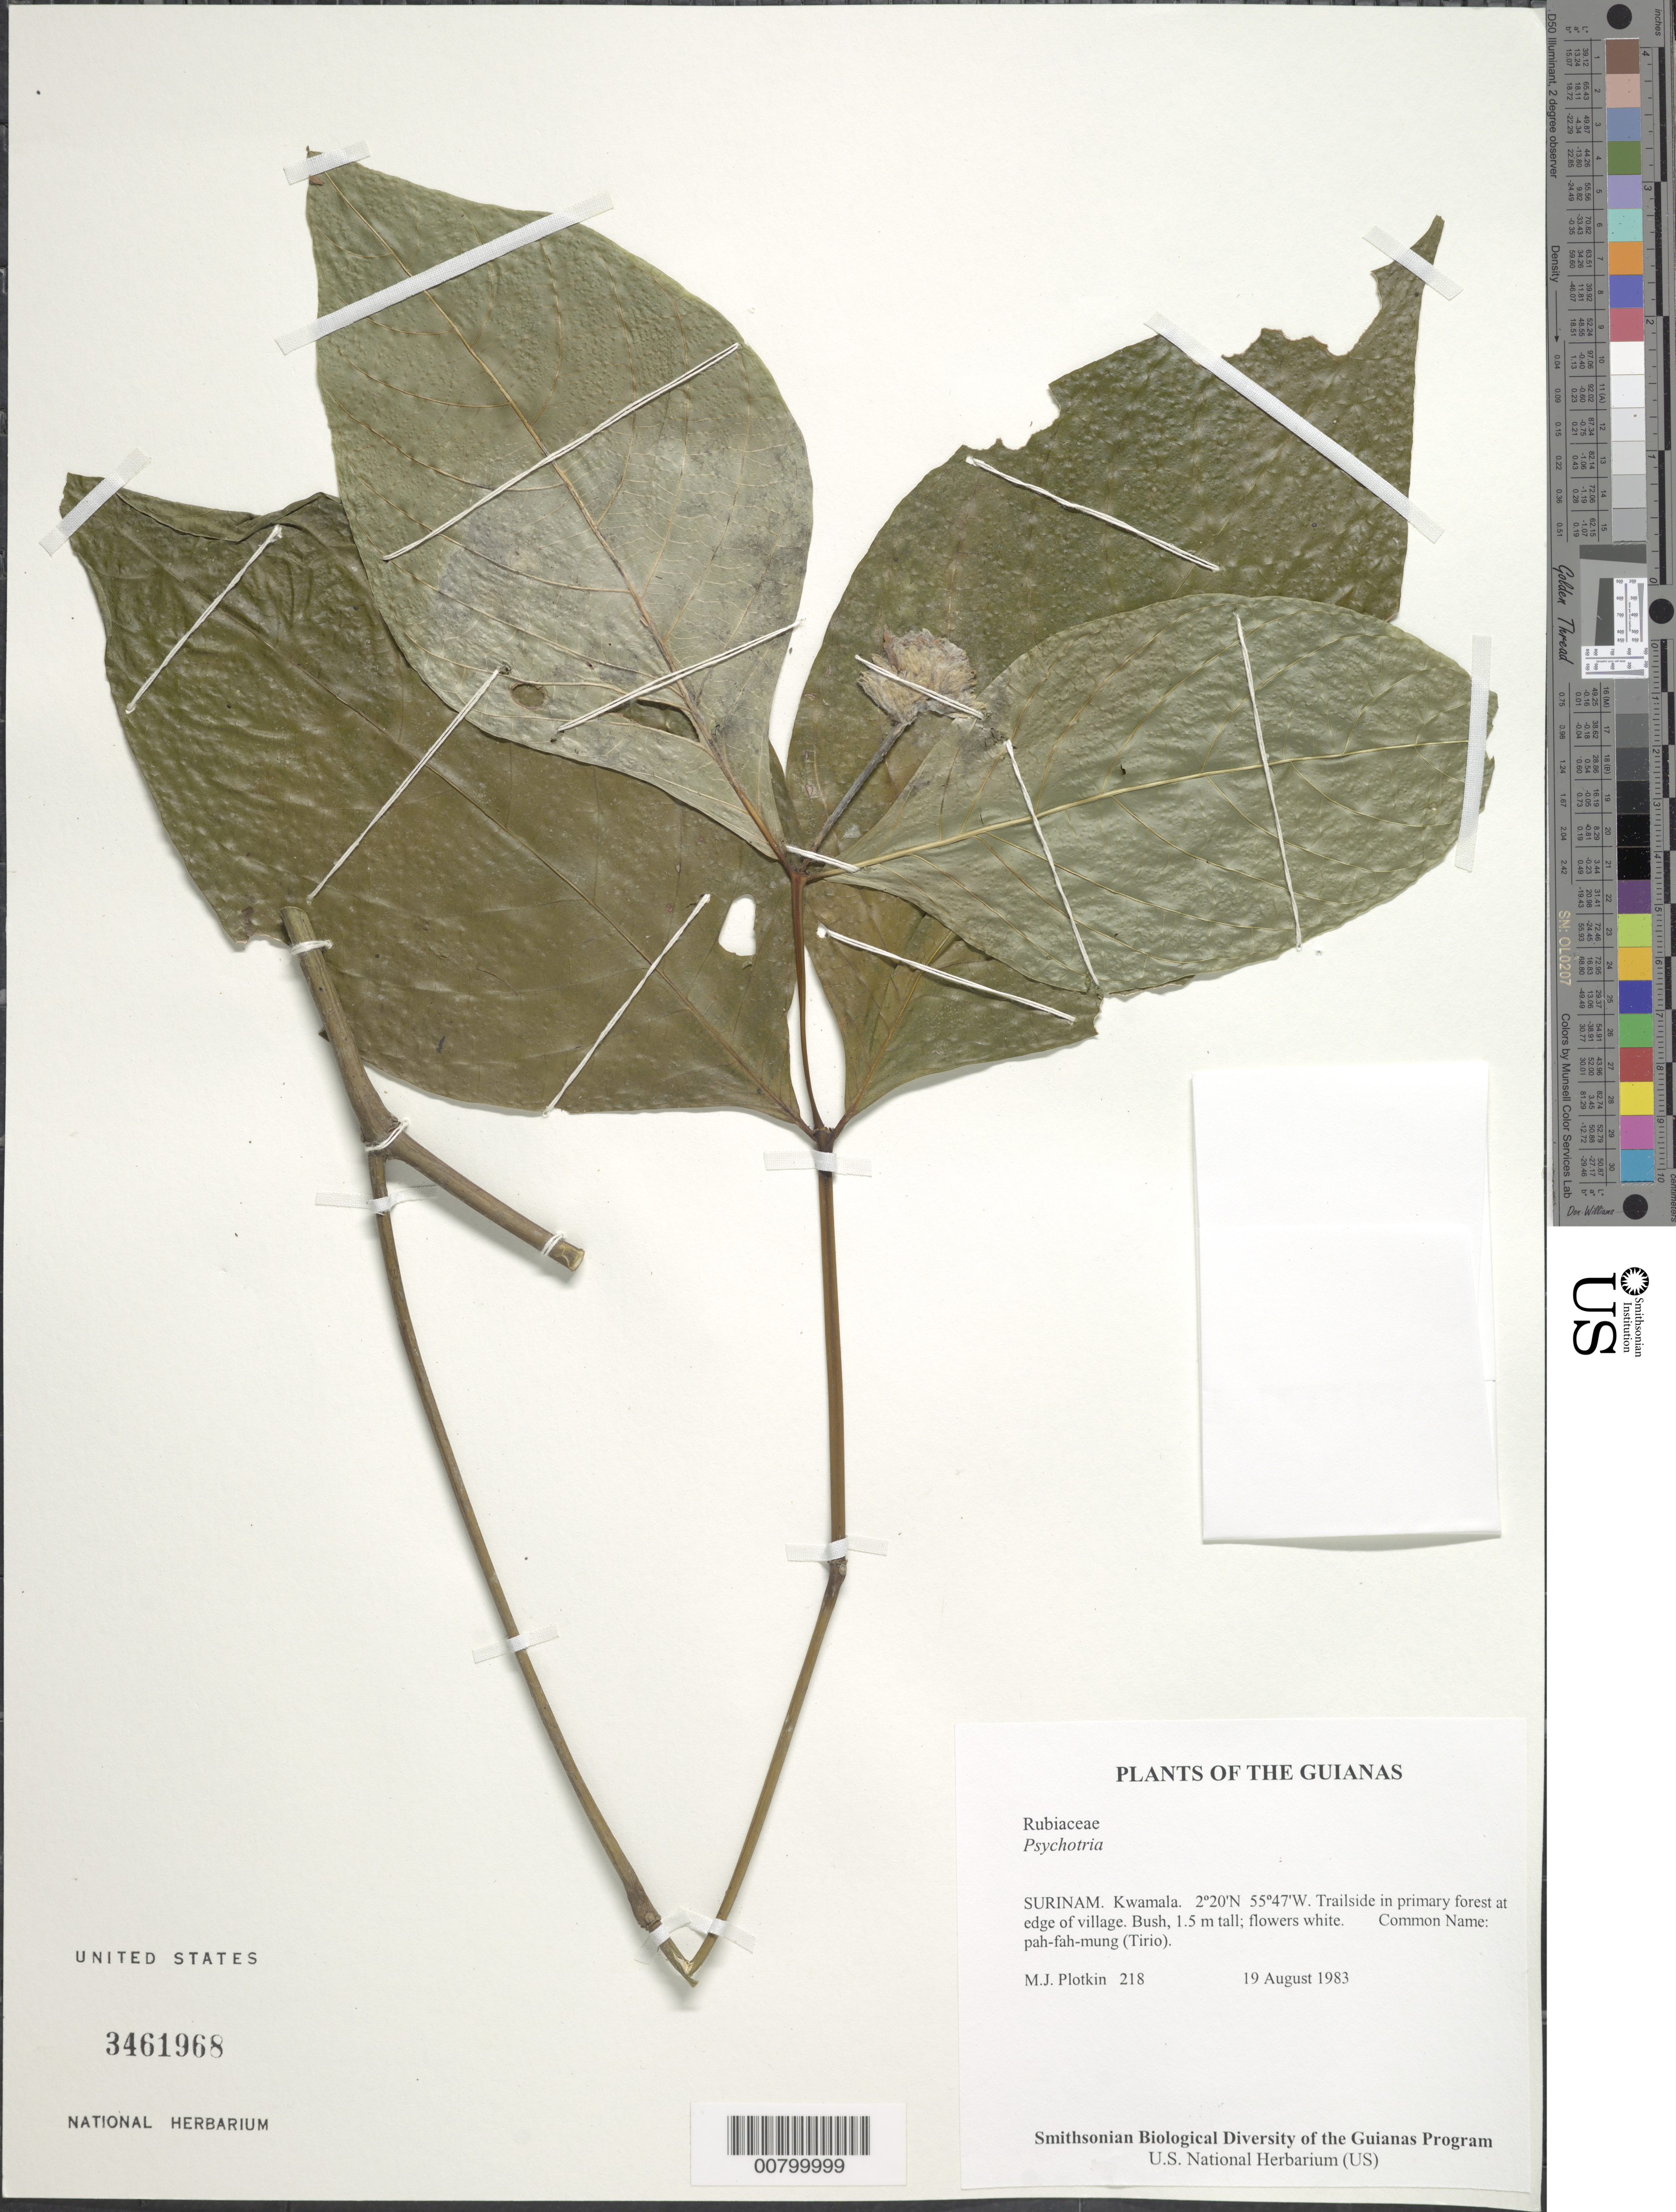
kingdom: Plantae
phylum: Tracheophyta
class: Magnoliopsida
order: Gentianales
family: Rubiaceae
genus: Psychotria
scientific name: Psychotria sp.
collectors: M. Plotkin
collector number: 218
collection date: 1983-08-19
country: Suriname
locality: Guianas. Surinam. Kwamala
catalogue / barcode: US 3461968